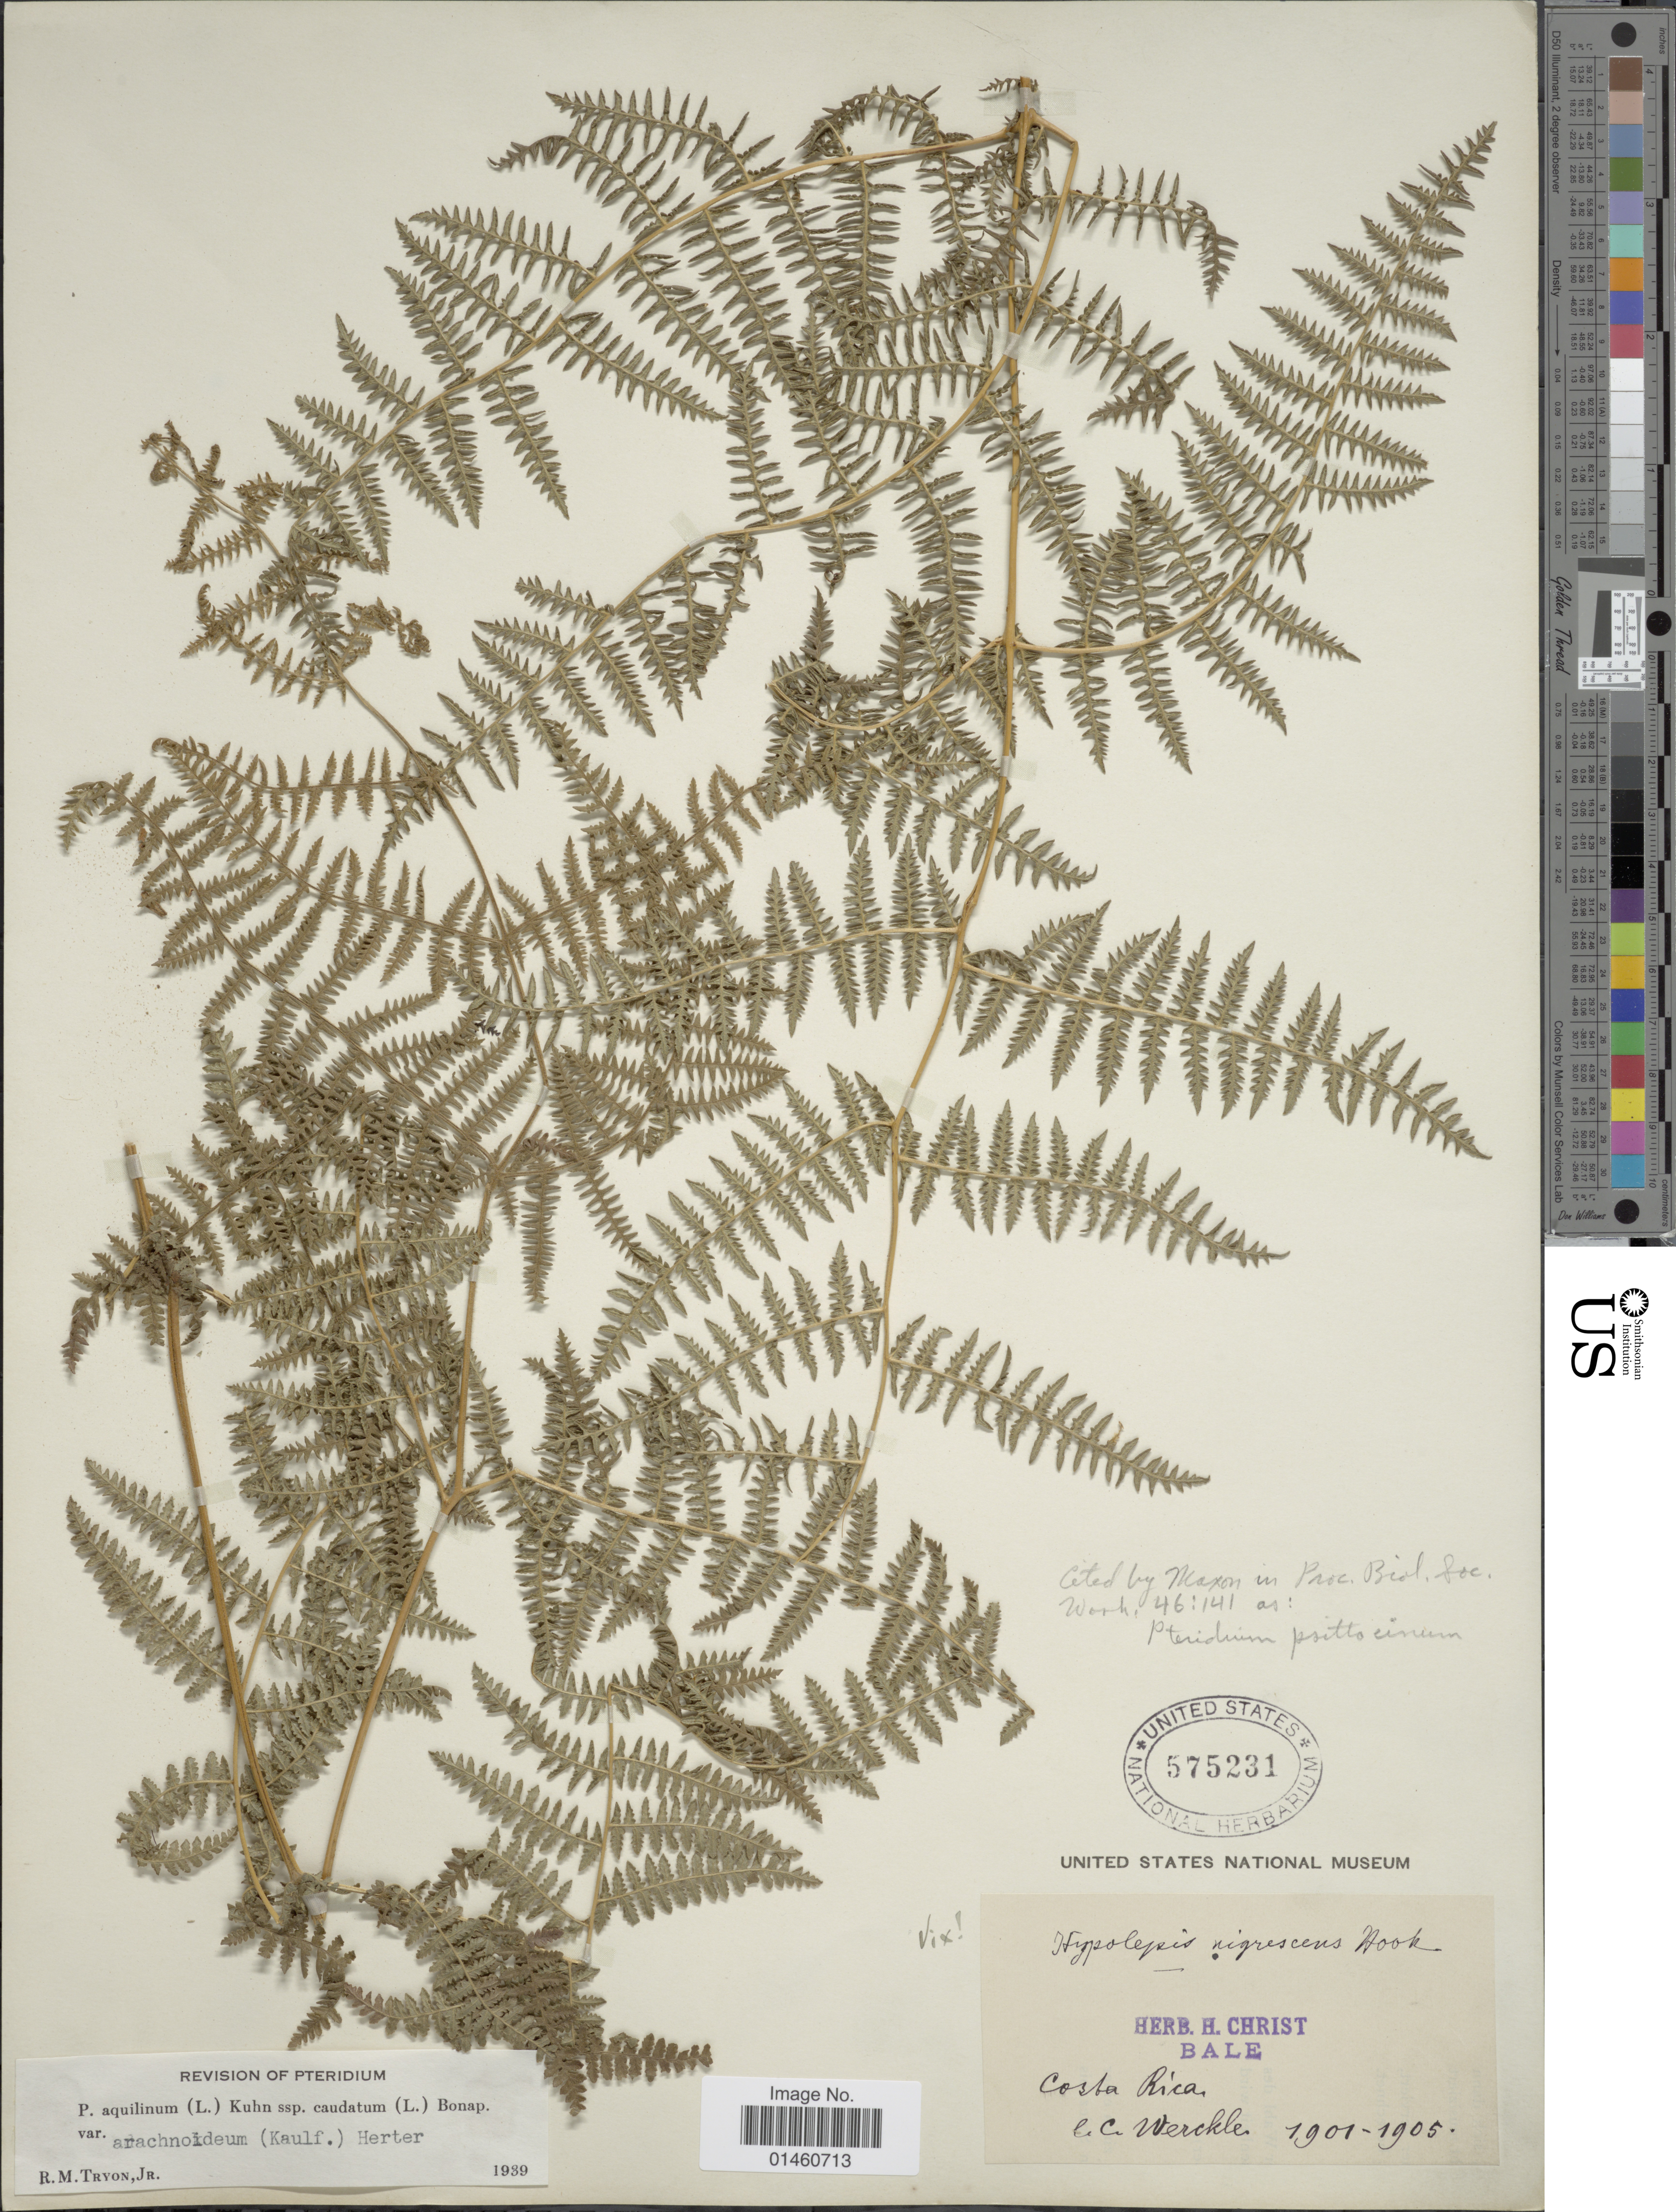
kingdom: Plantae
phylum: Tracheophyta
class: Polypodiopsida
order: Polypodiales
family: Dennstaedtiaceae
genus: Pteridium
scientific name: Pteridium aquilinum var. arachnoideum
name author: (Kaulf.) Herter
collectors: C. C Wercklé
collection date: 1901/1905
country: Costa Rica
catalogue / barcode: US 575231